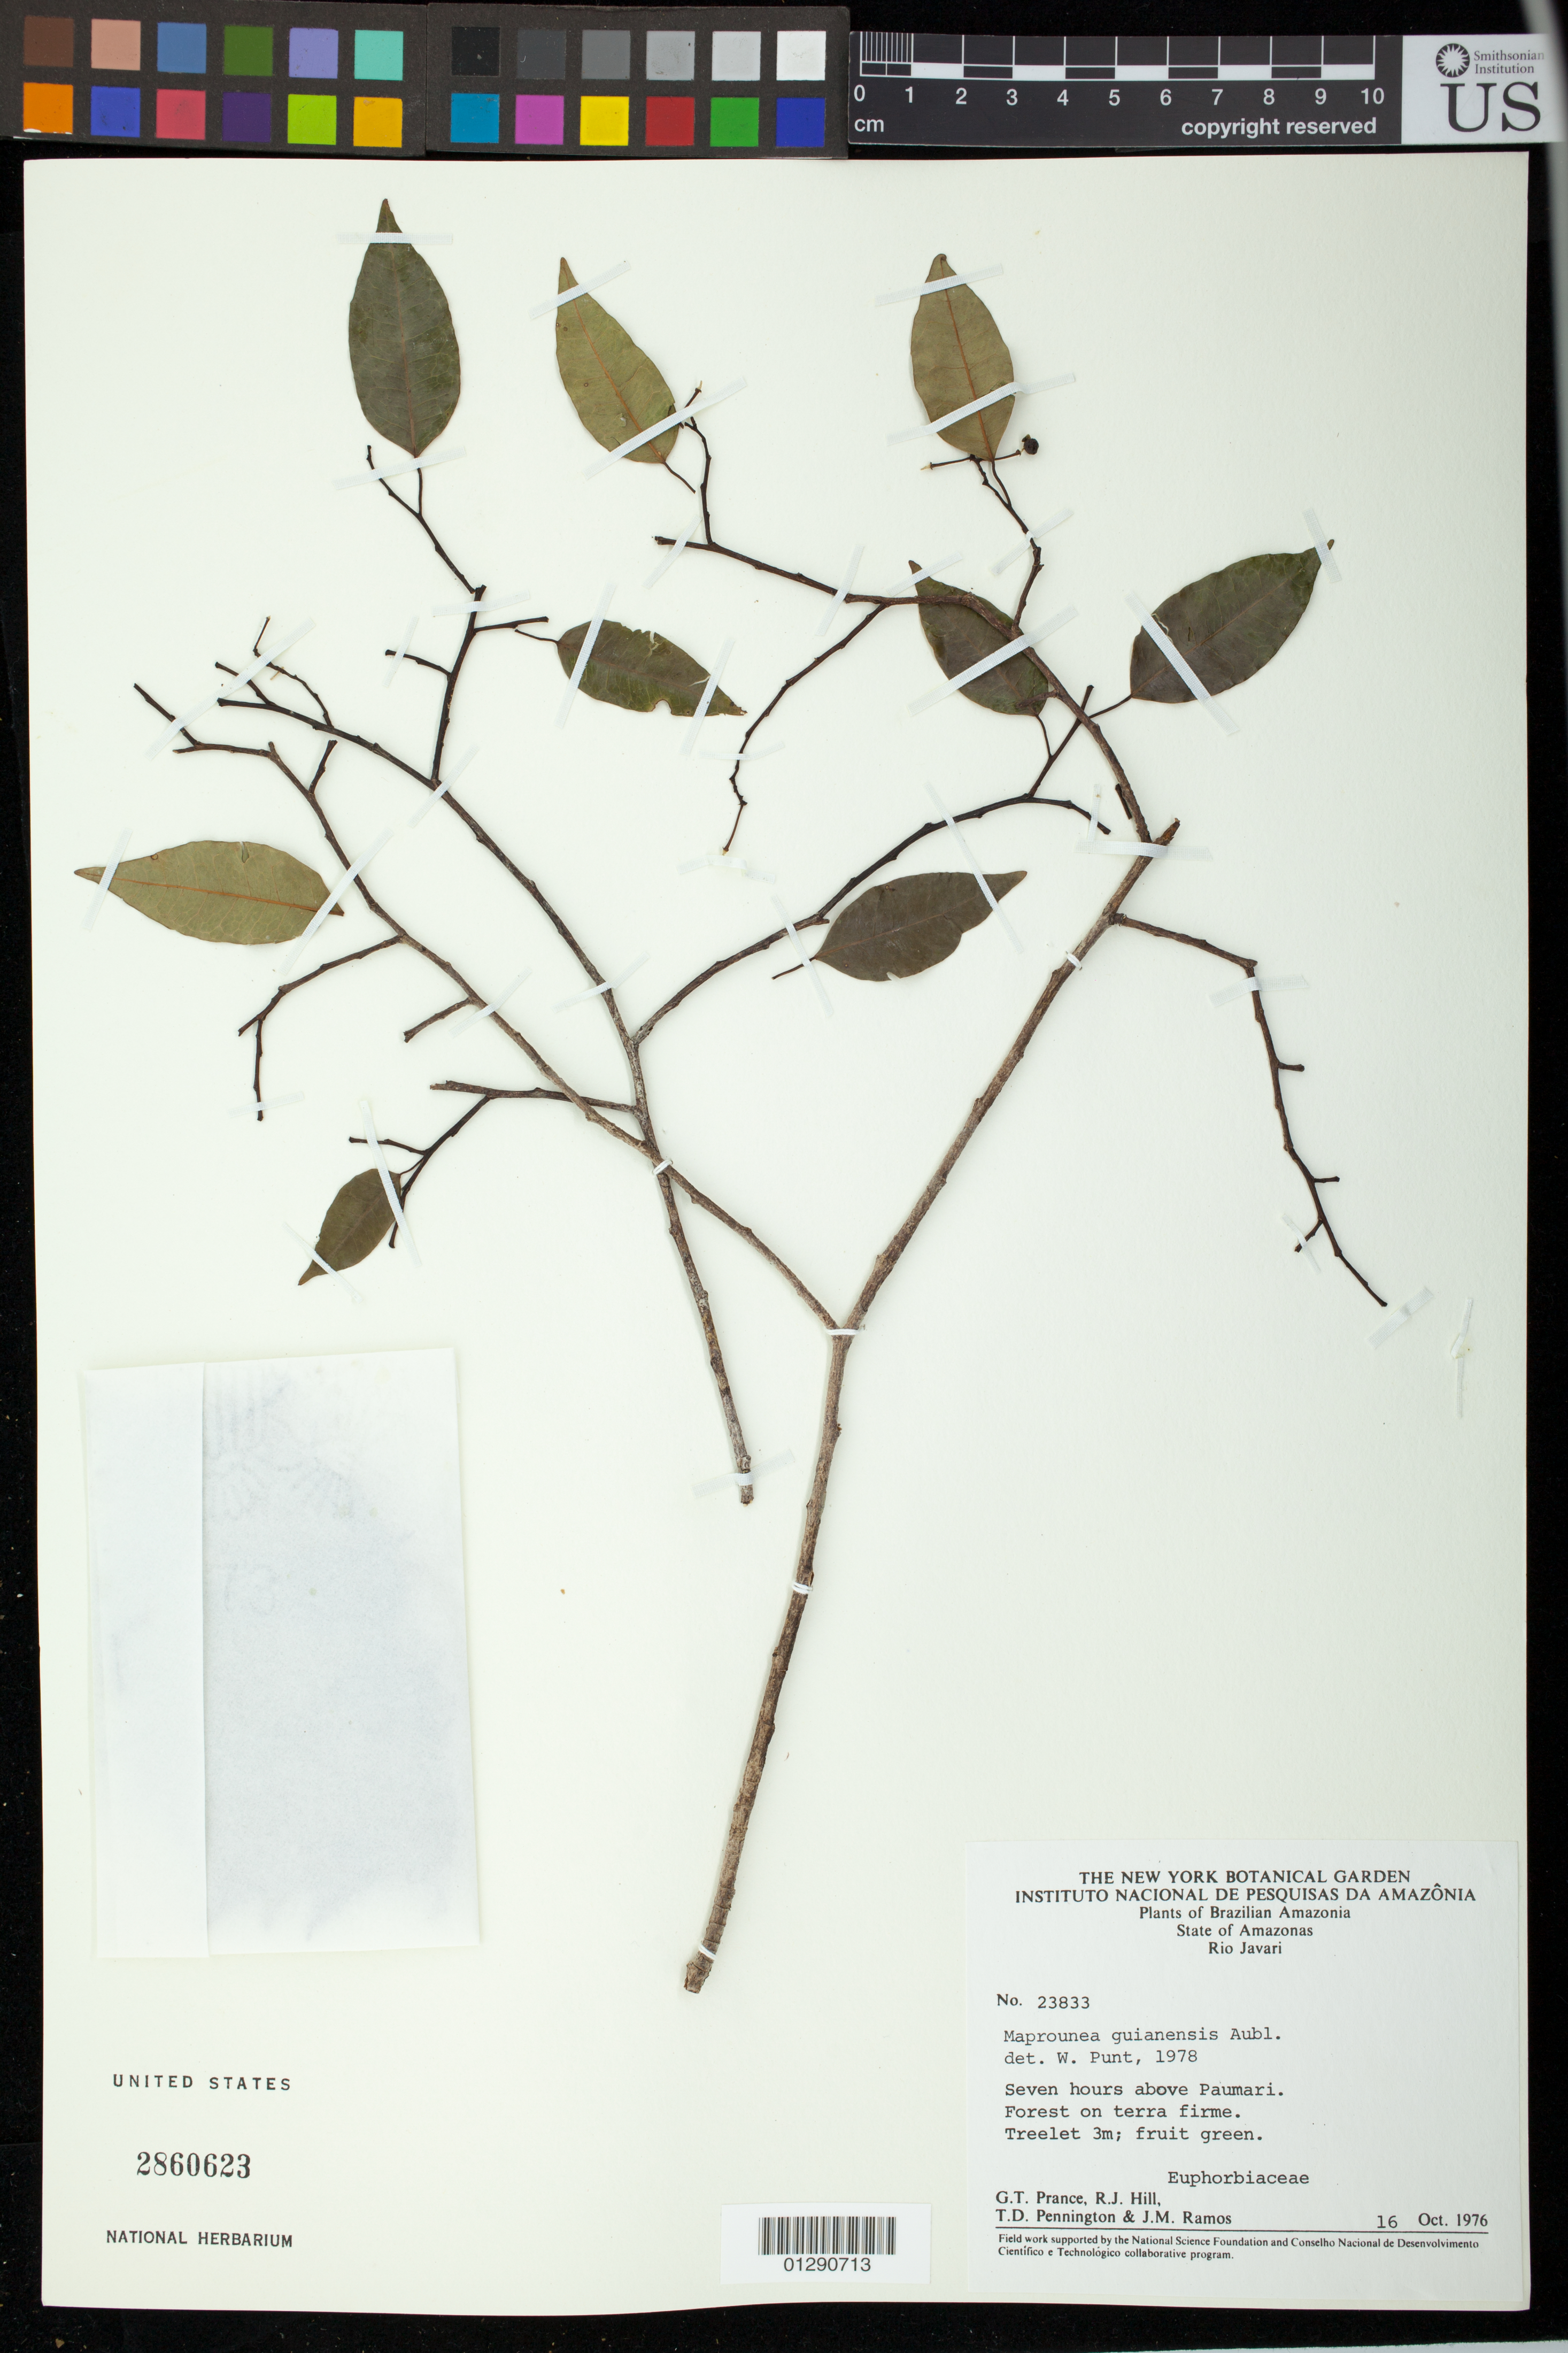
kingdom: Plantae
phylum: Tracheophyta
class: Magnoliopsida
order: Malpighiales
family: Euphorbiaceae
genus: Maprounea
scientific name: Maprounea guianensis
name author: Aubl.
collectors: G. T. Prance, R. J. Hill, T. D. Pennington & J. M. Ramos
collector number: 23833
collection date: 1976-10-16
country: Brazil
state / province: Amazonas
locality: Rio Javari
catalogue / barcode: US 2860623